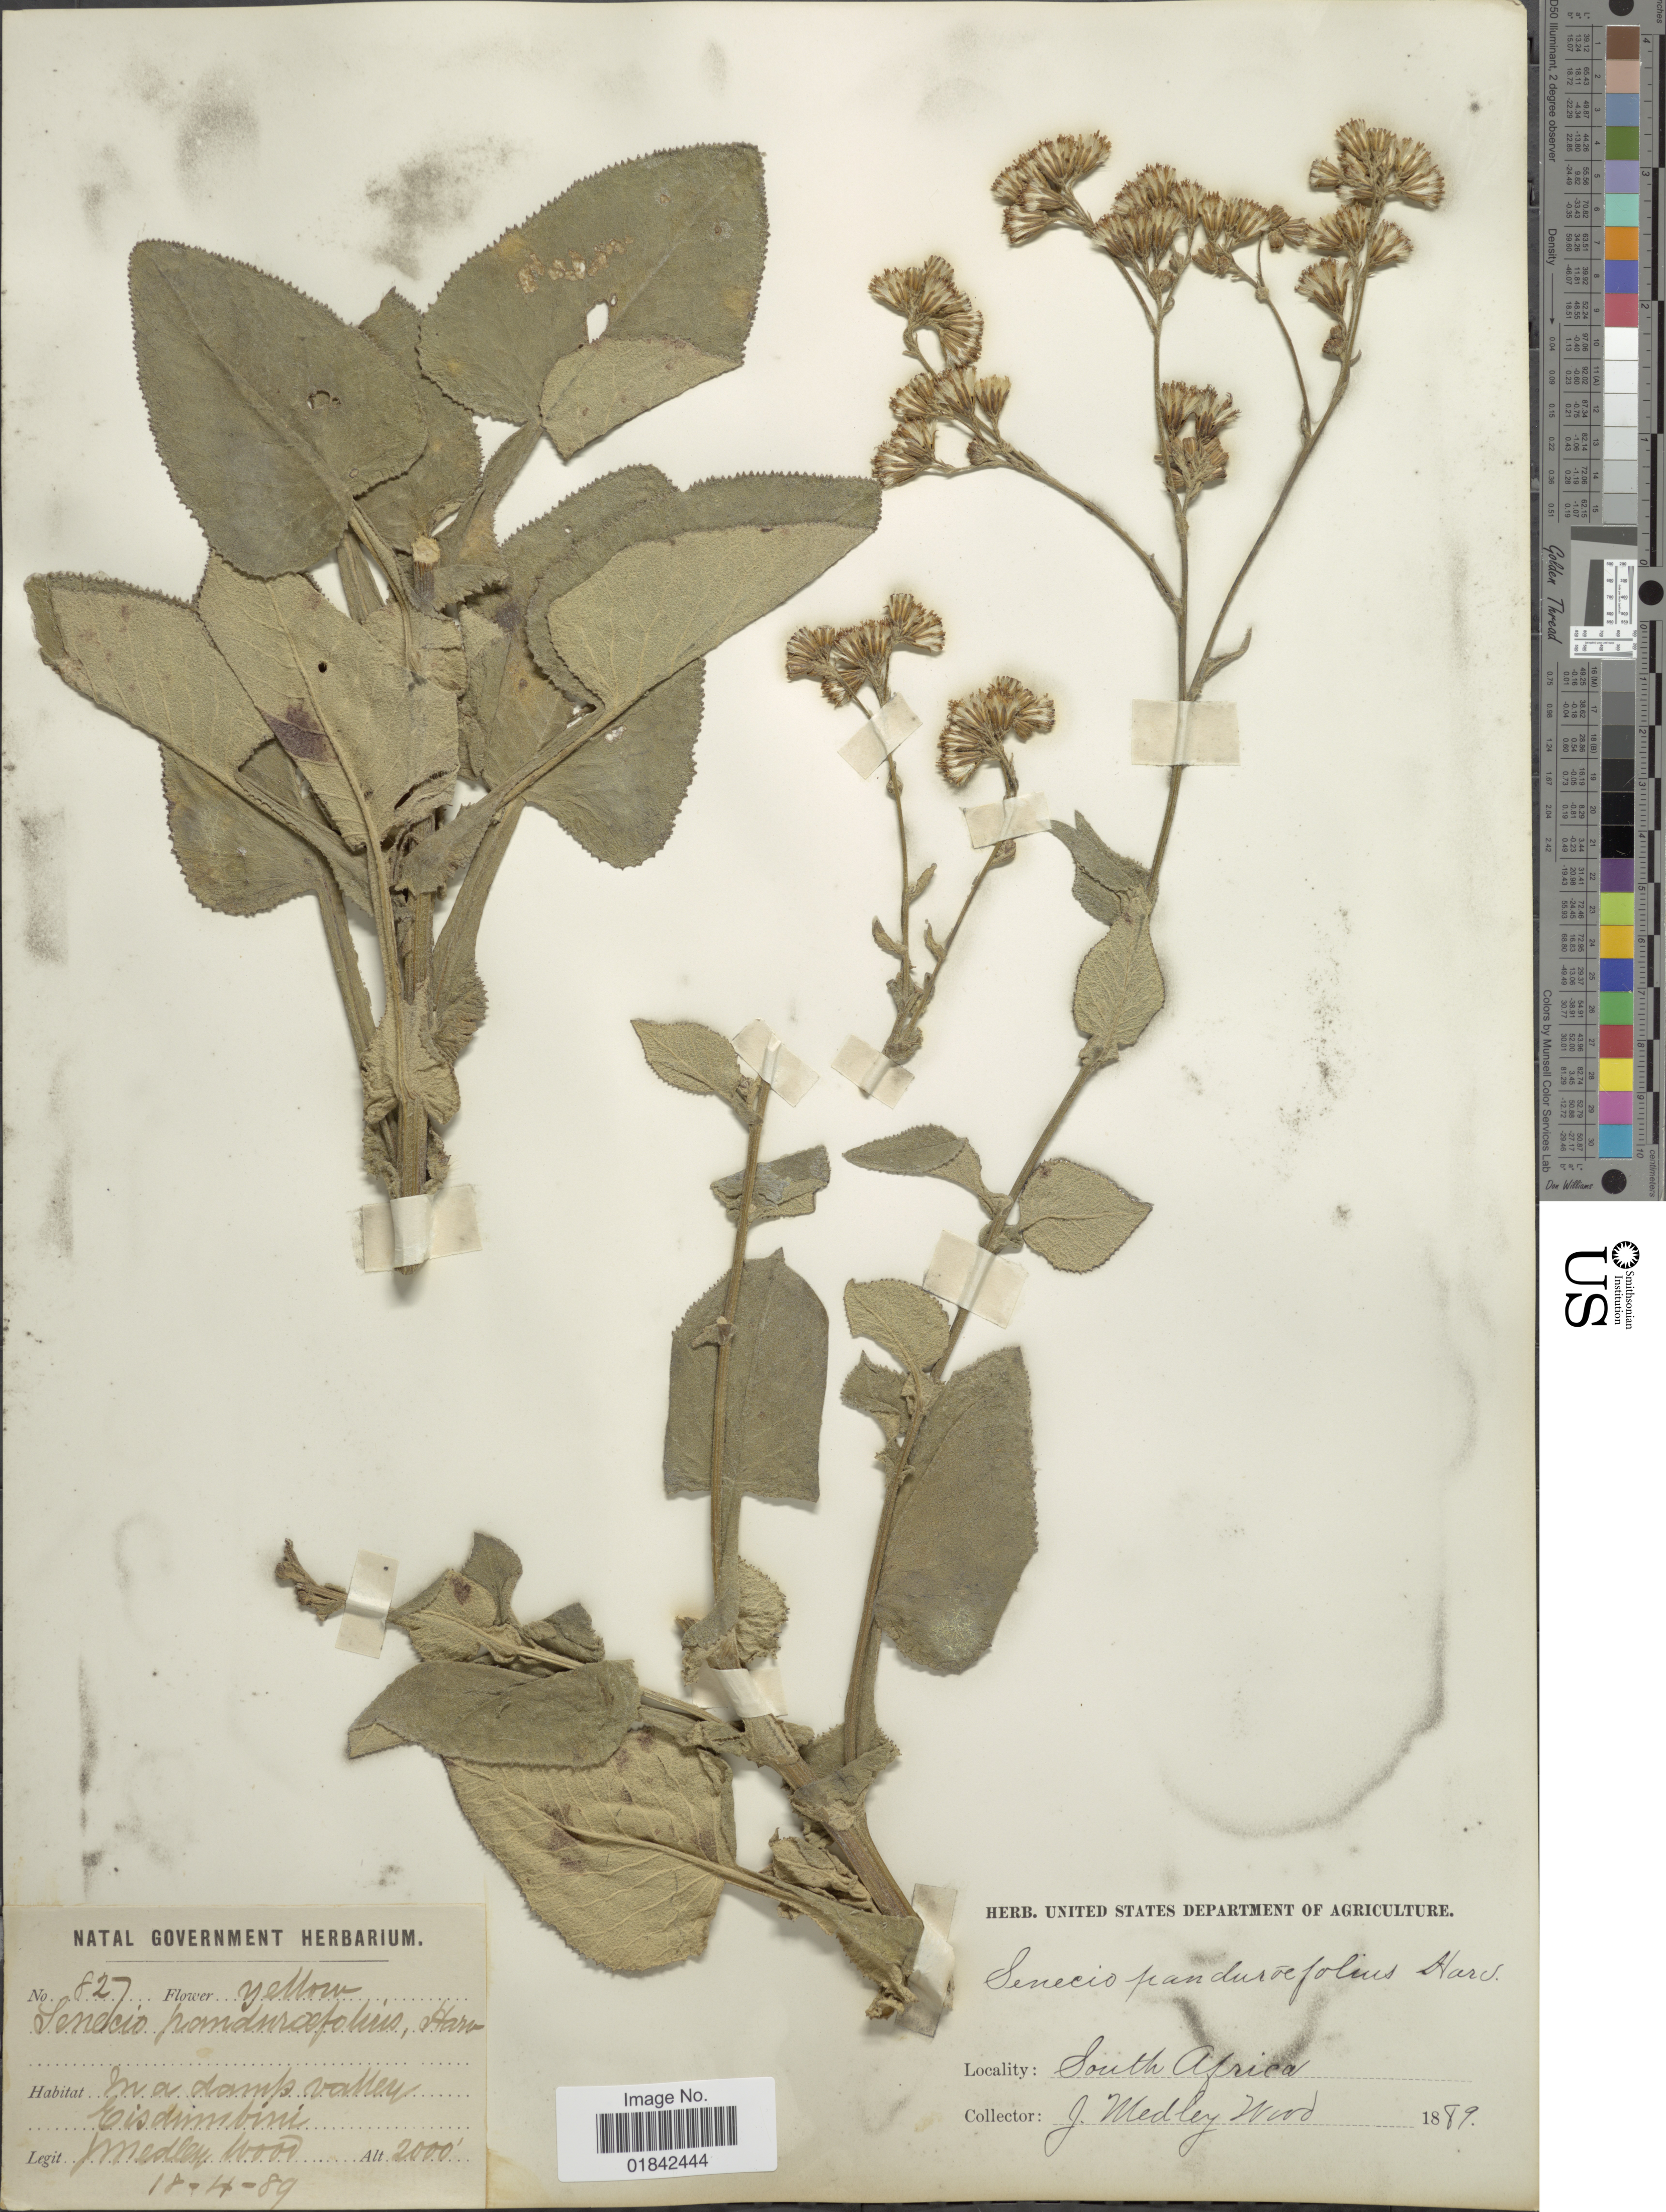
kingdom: Plantae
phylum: Tracheophyta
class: Magnoliopsida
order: Asterales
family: Asteraceae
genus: Senecio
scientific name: Senecio pandurifolius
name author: Harv.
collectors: J. Medley Wood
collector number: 827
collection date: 1889-11-18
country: South Africa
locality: In a damp valley, Esidumbini